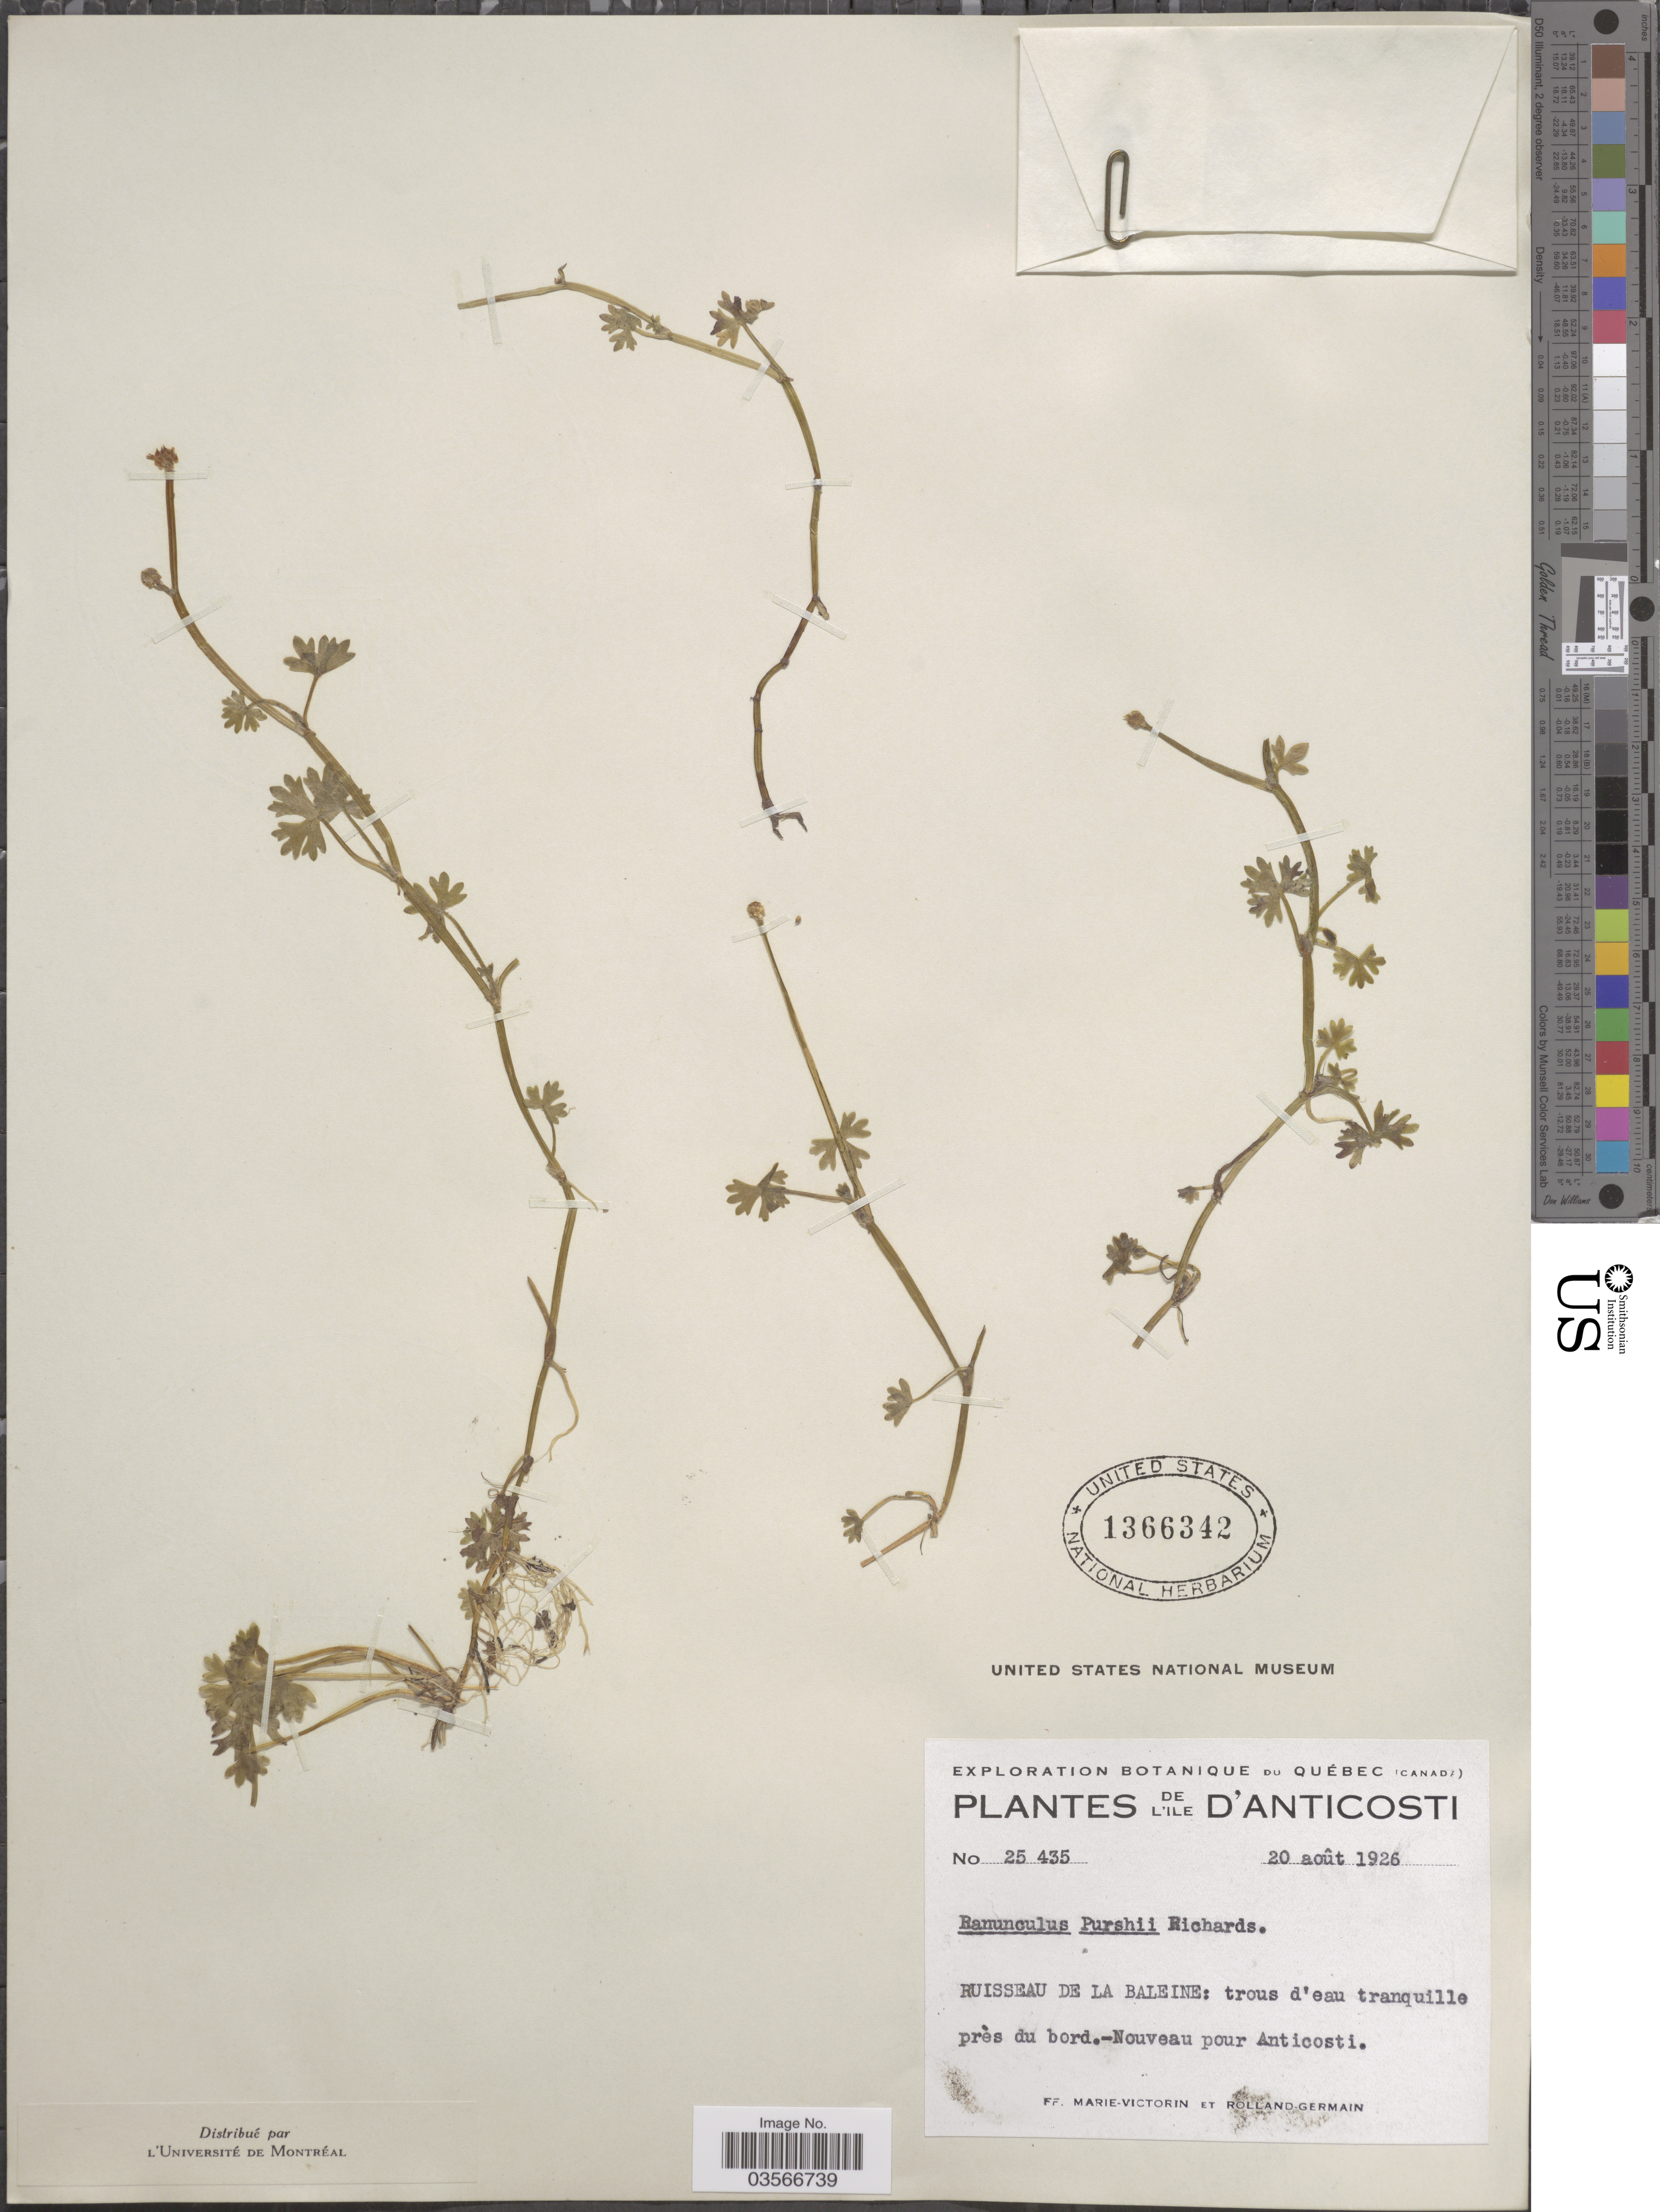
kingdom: Plantae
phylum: Tracheophyta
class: Magnoliopsida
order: Ranunculales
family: Ranunculaceae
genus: Ranunculus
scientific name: Ranunculus gmelinii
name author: DC.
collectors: F. Marie-Victorin & Rolland-Germain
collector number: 25435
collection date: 1926-08-20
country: Canada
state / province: Quebec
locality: L'ile D'Anticosti. Ruisseau de la Baleine: trous d'eau tranquille près du bord.-Nouveau pour Anticosti.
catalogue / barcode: US 1366342